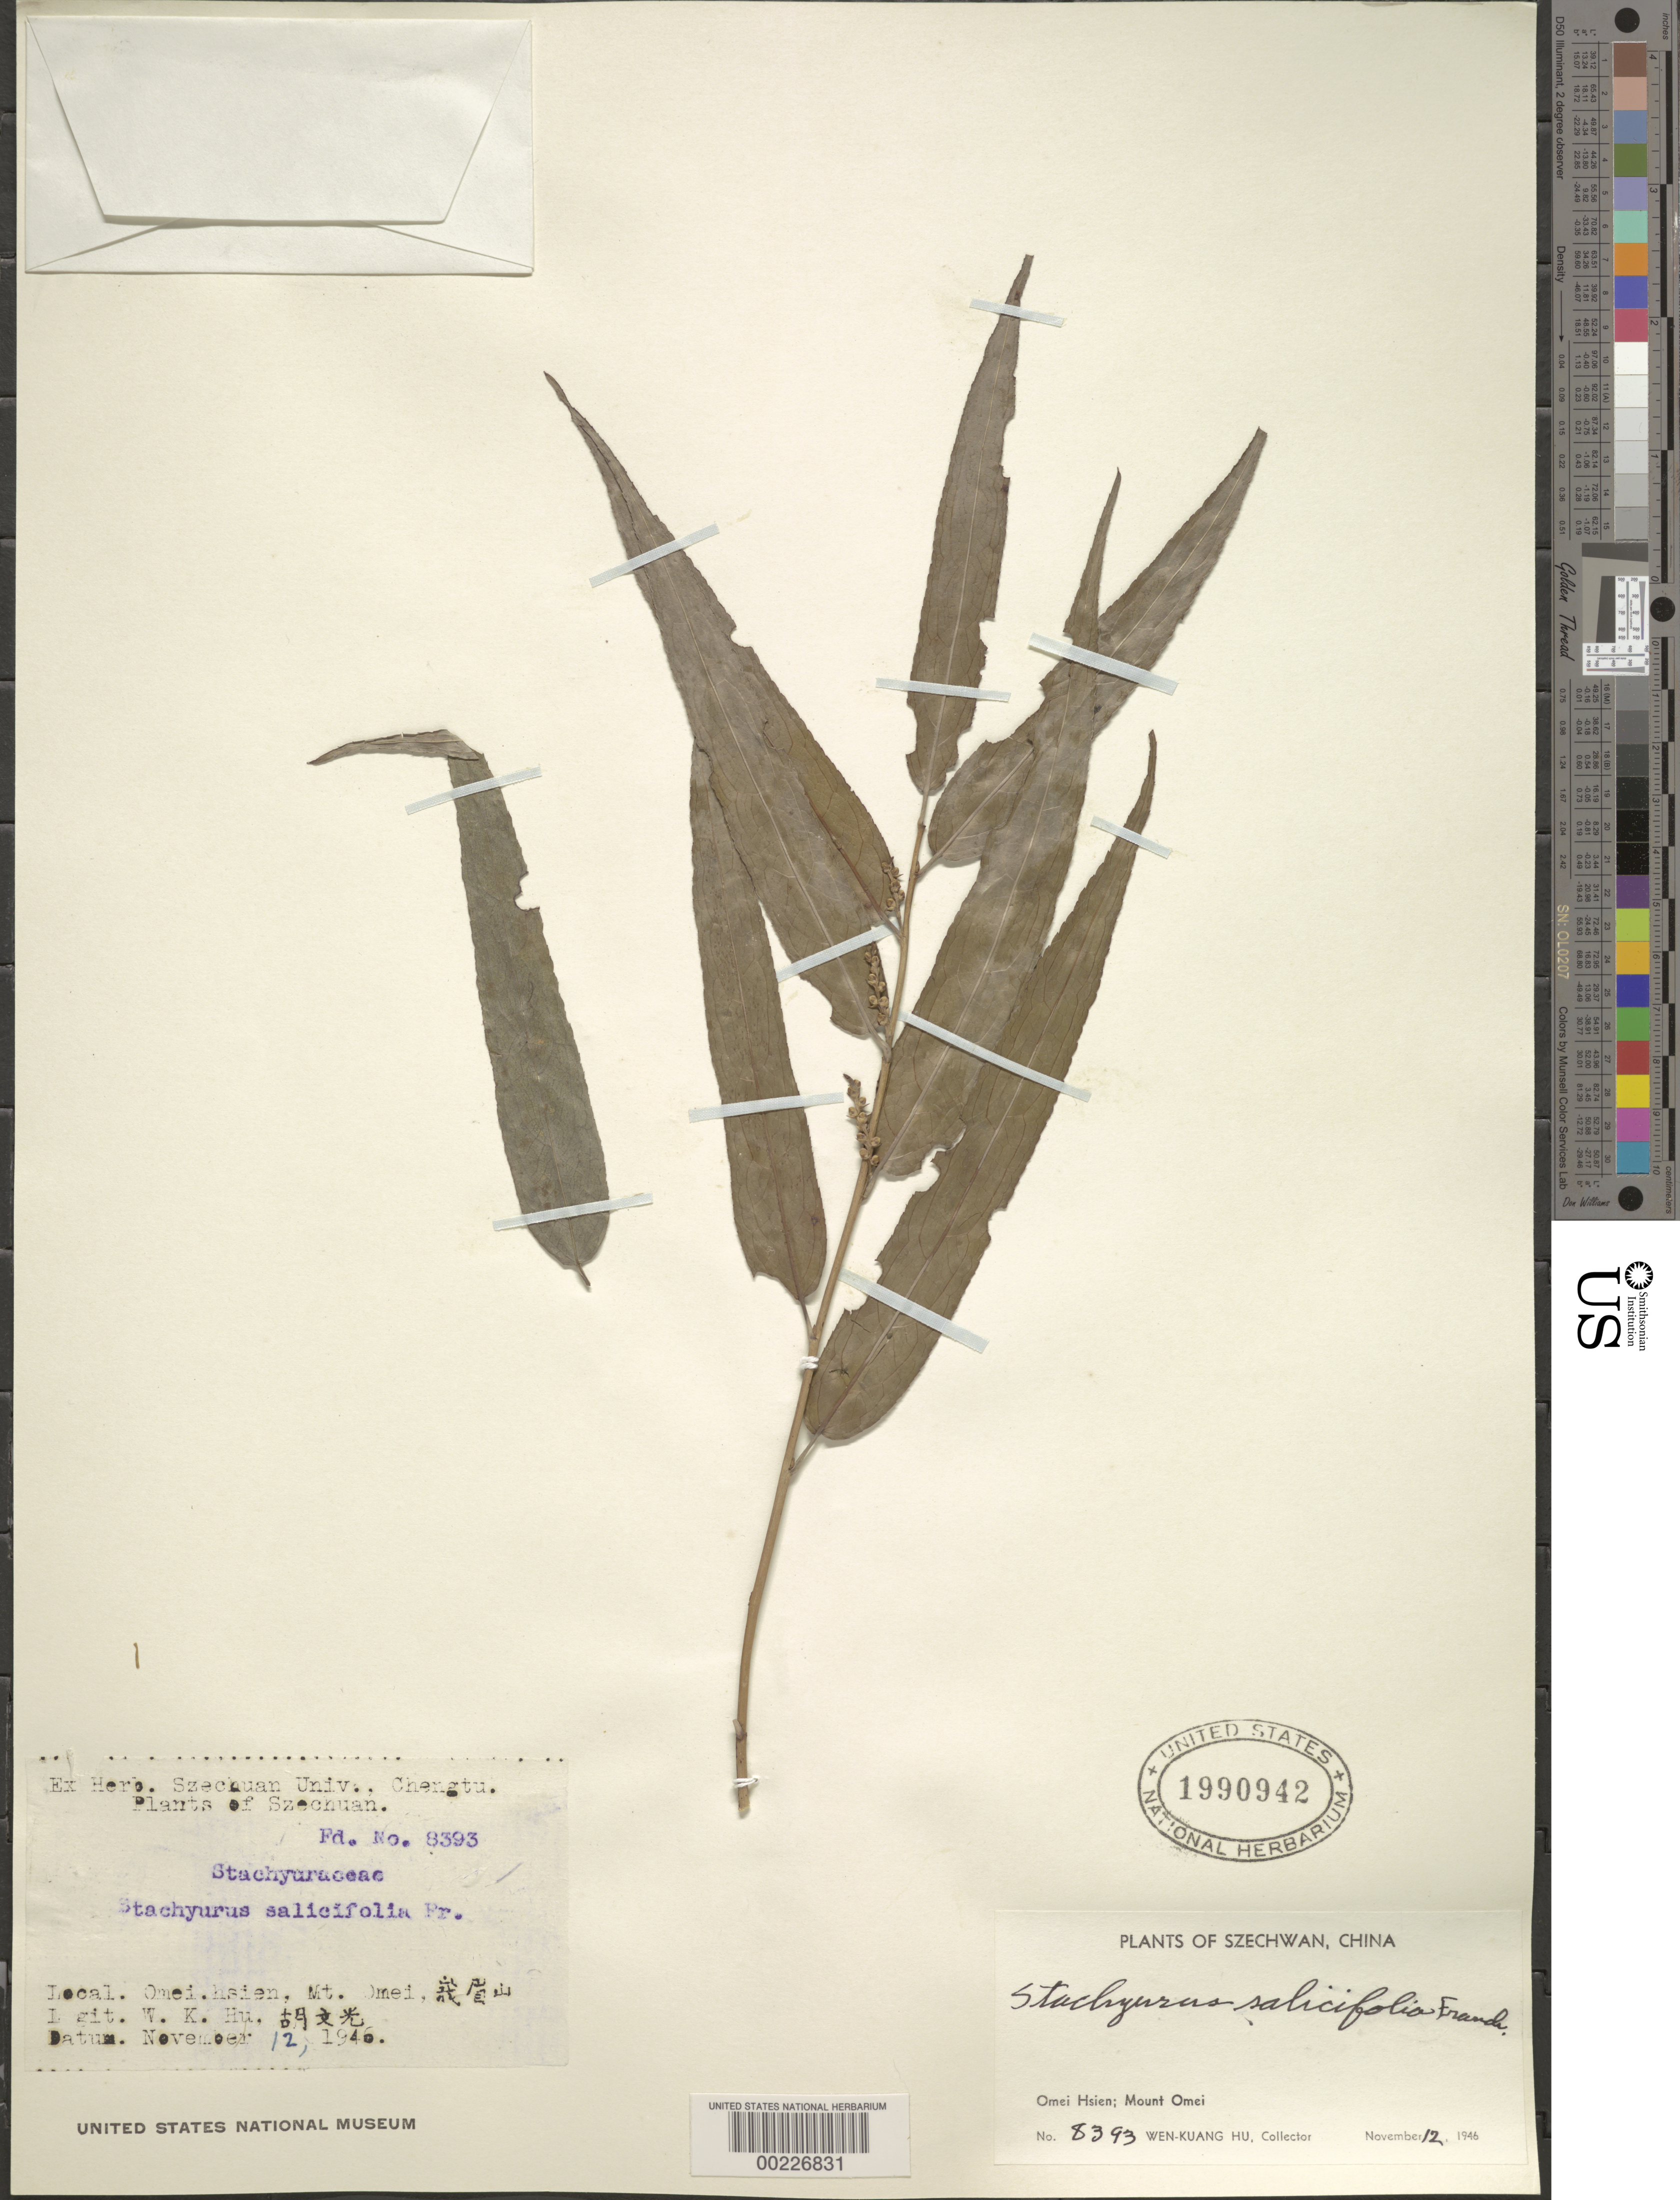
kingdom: Plantae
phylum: Tracheophyta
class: Magnoliopsida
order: Crossosomatales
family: Stachyuraceae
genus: Stachyurus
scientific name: Stachyurus salicifolius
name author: Franch.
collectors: W. K. Hu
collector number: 8393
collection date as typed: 12 Nov 1946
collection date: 1946-11-12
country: China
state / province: Sichuan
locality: Omei hsien; mount omei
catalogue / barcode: US 1990942